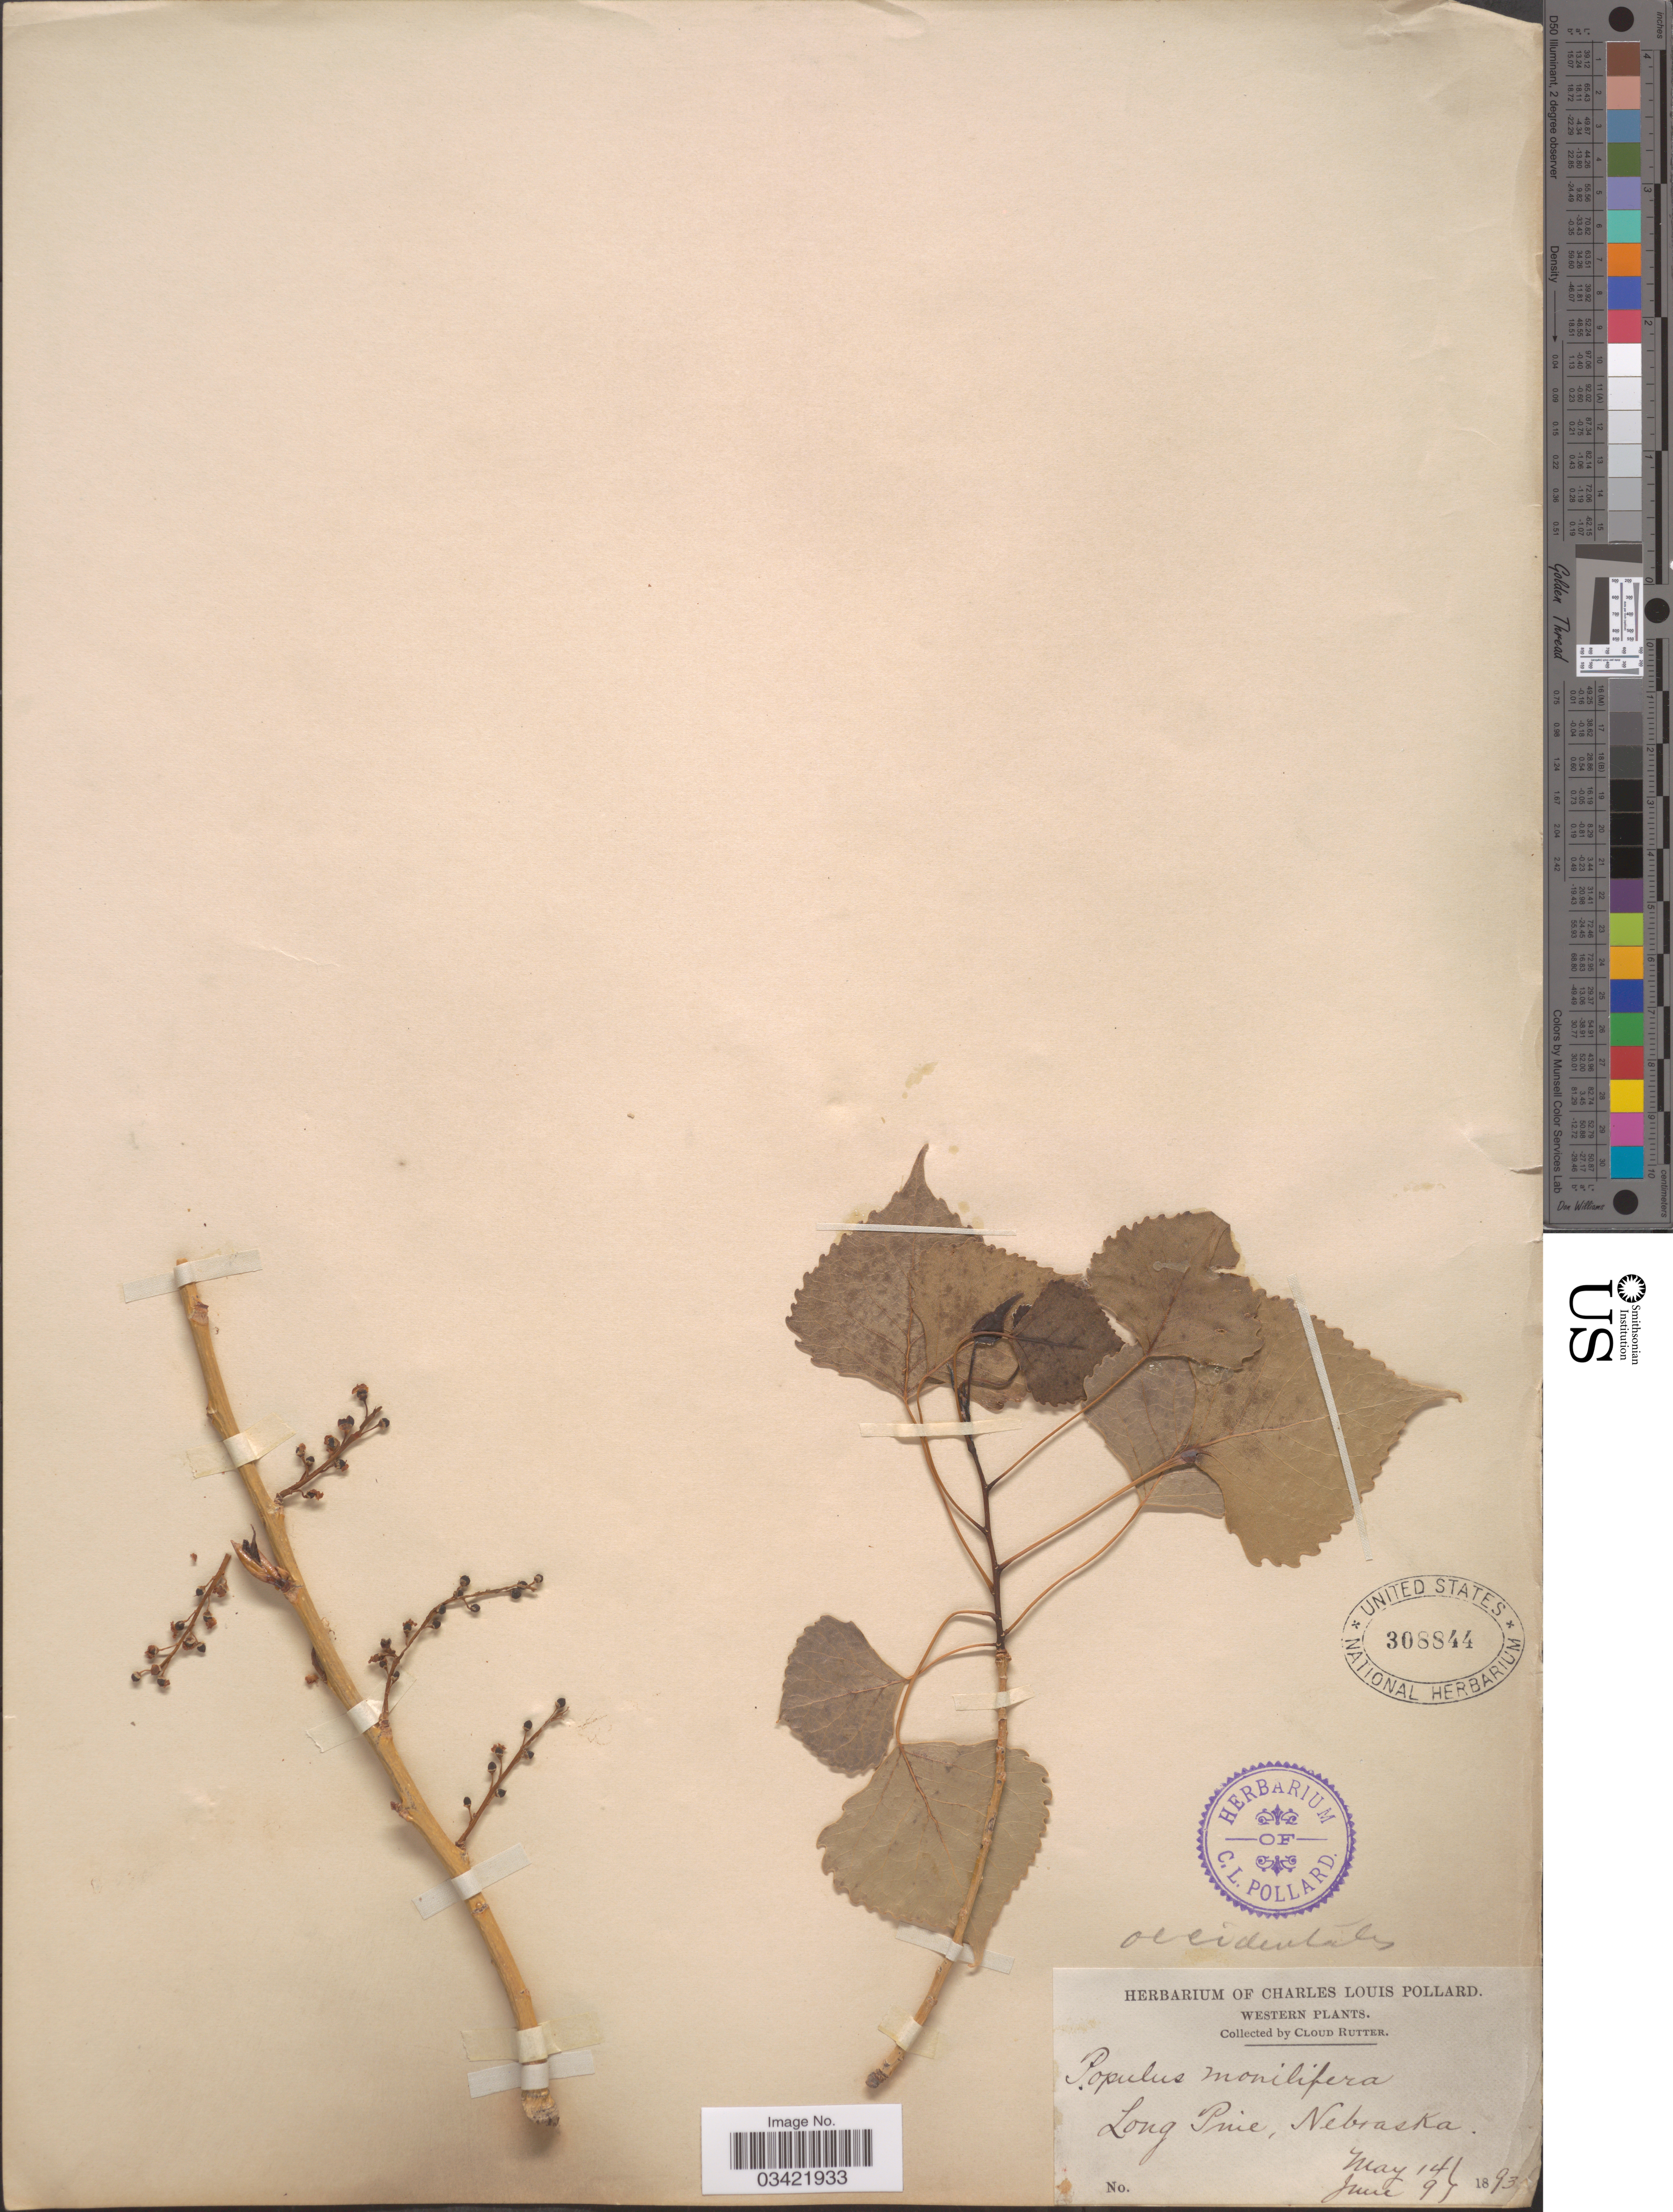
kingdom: Plantae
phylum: Tracheophyta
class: Magnoliopsida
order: Malpighiales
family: Salicaceae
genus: Populus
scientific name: Populus deltoides subsp. monilifera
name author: (Aiton) Eckenw.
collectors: C. Rutter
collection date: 1893-05-14/1893-06-09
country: United States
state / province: Nebraska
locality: Western. Long Pine.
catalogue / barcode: US 308844